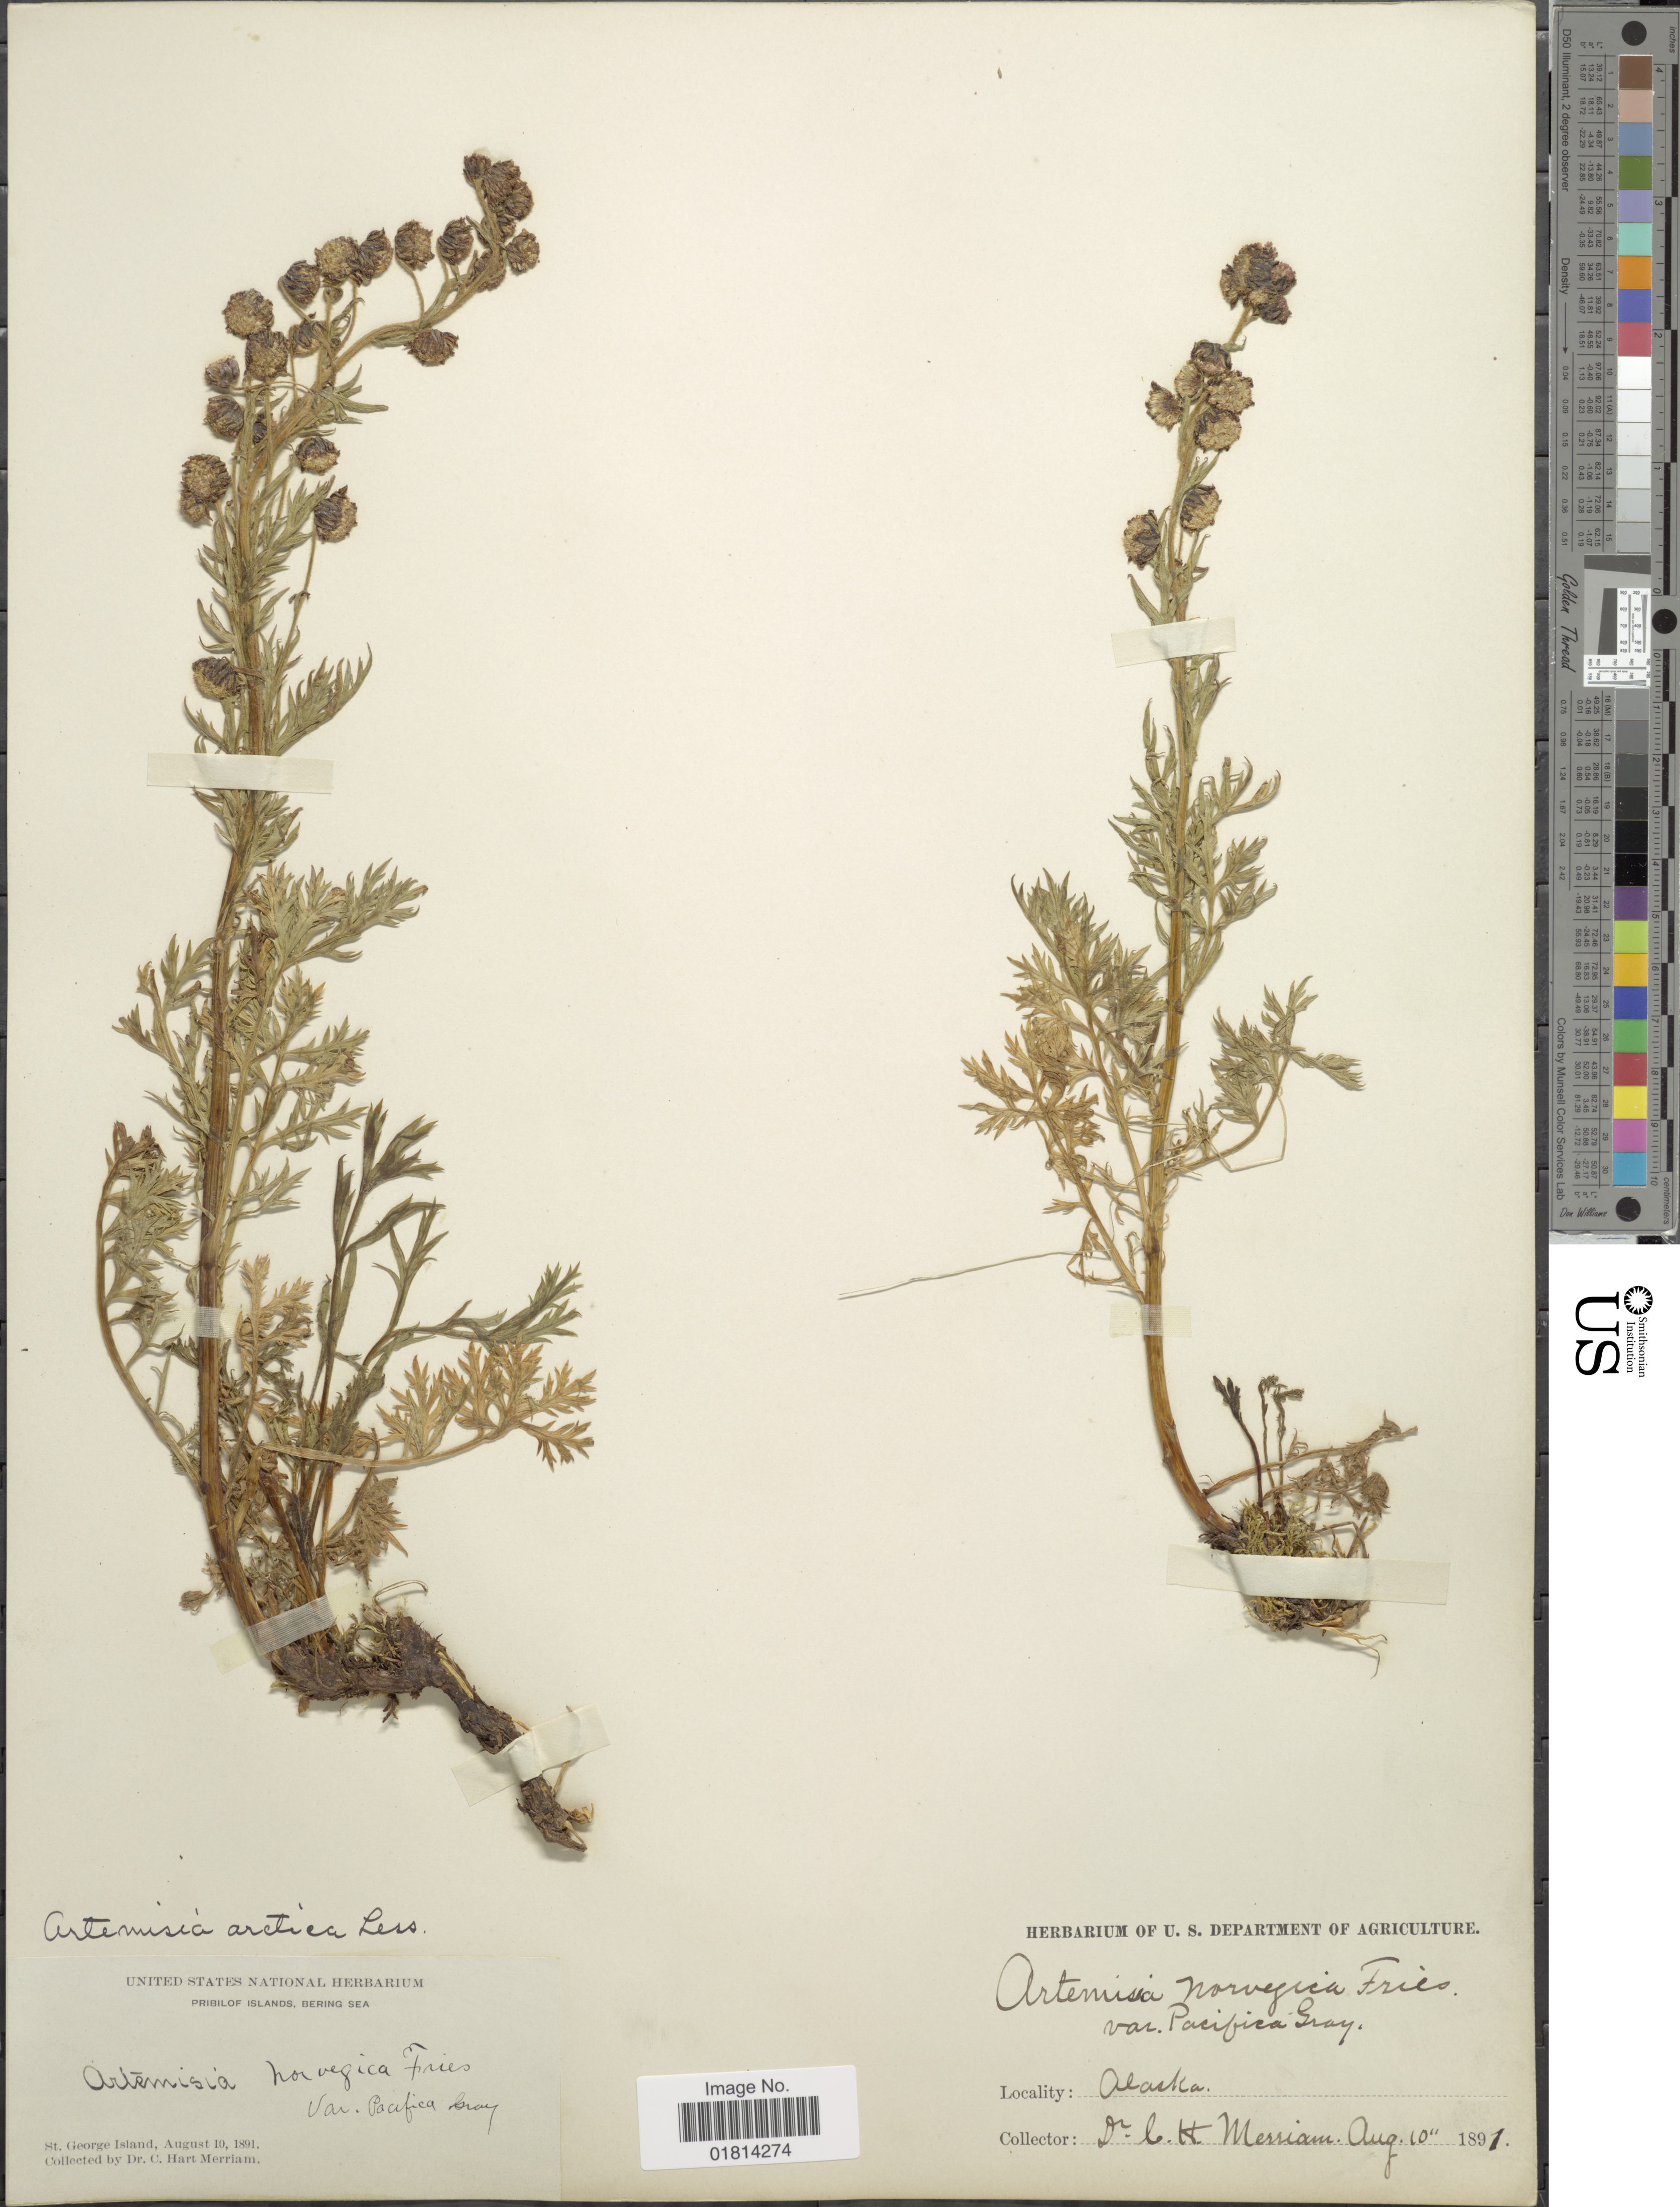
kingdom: Plantae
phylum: Tracheophyta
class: Magnoliopsida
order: Asterales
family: Asteraceae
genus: Artemisia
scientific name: Artemisia arctica var. beringensis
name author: Hultén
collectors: C. Merriam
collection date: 1891-08-10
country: United States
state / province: Alaska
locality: Pribilof Islands, Berign Sea, St. George island